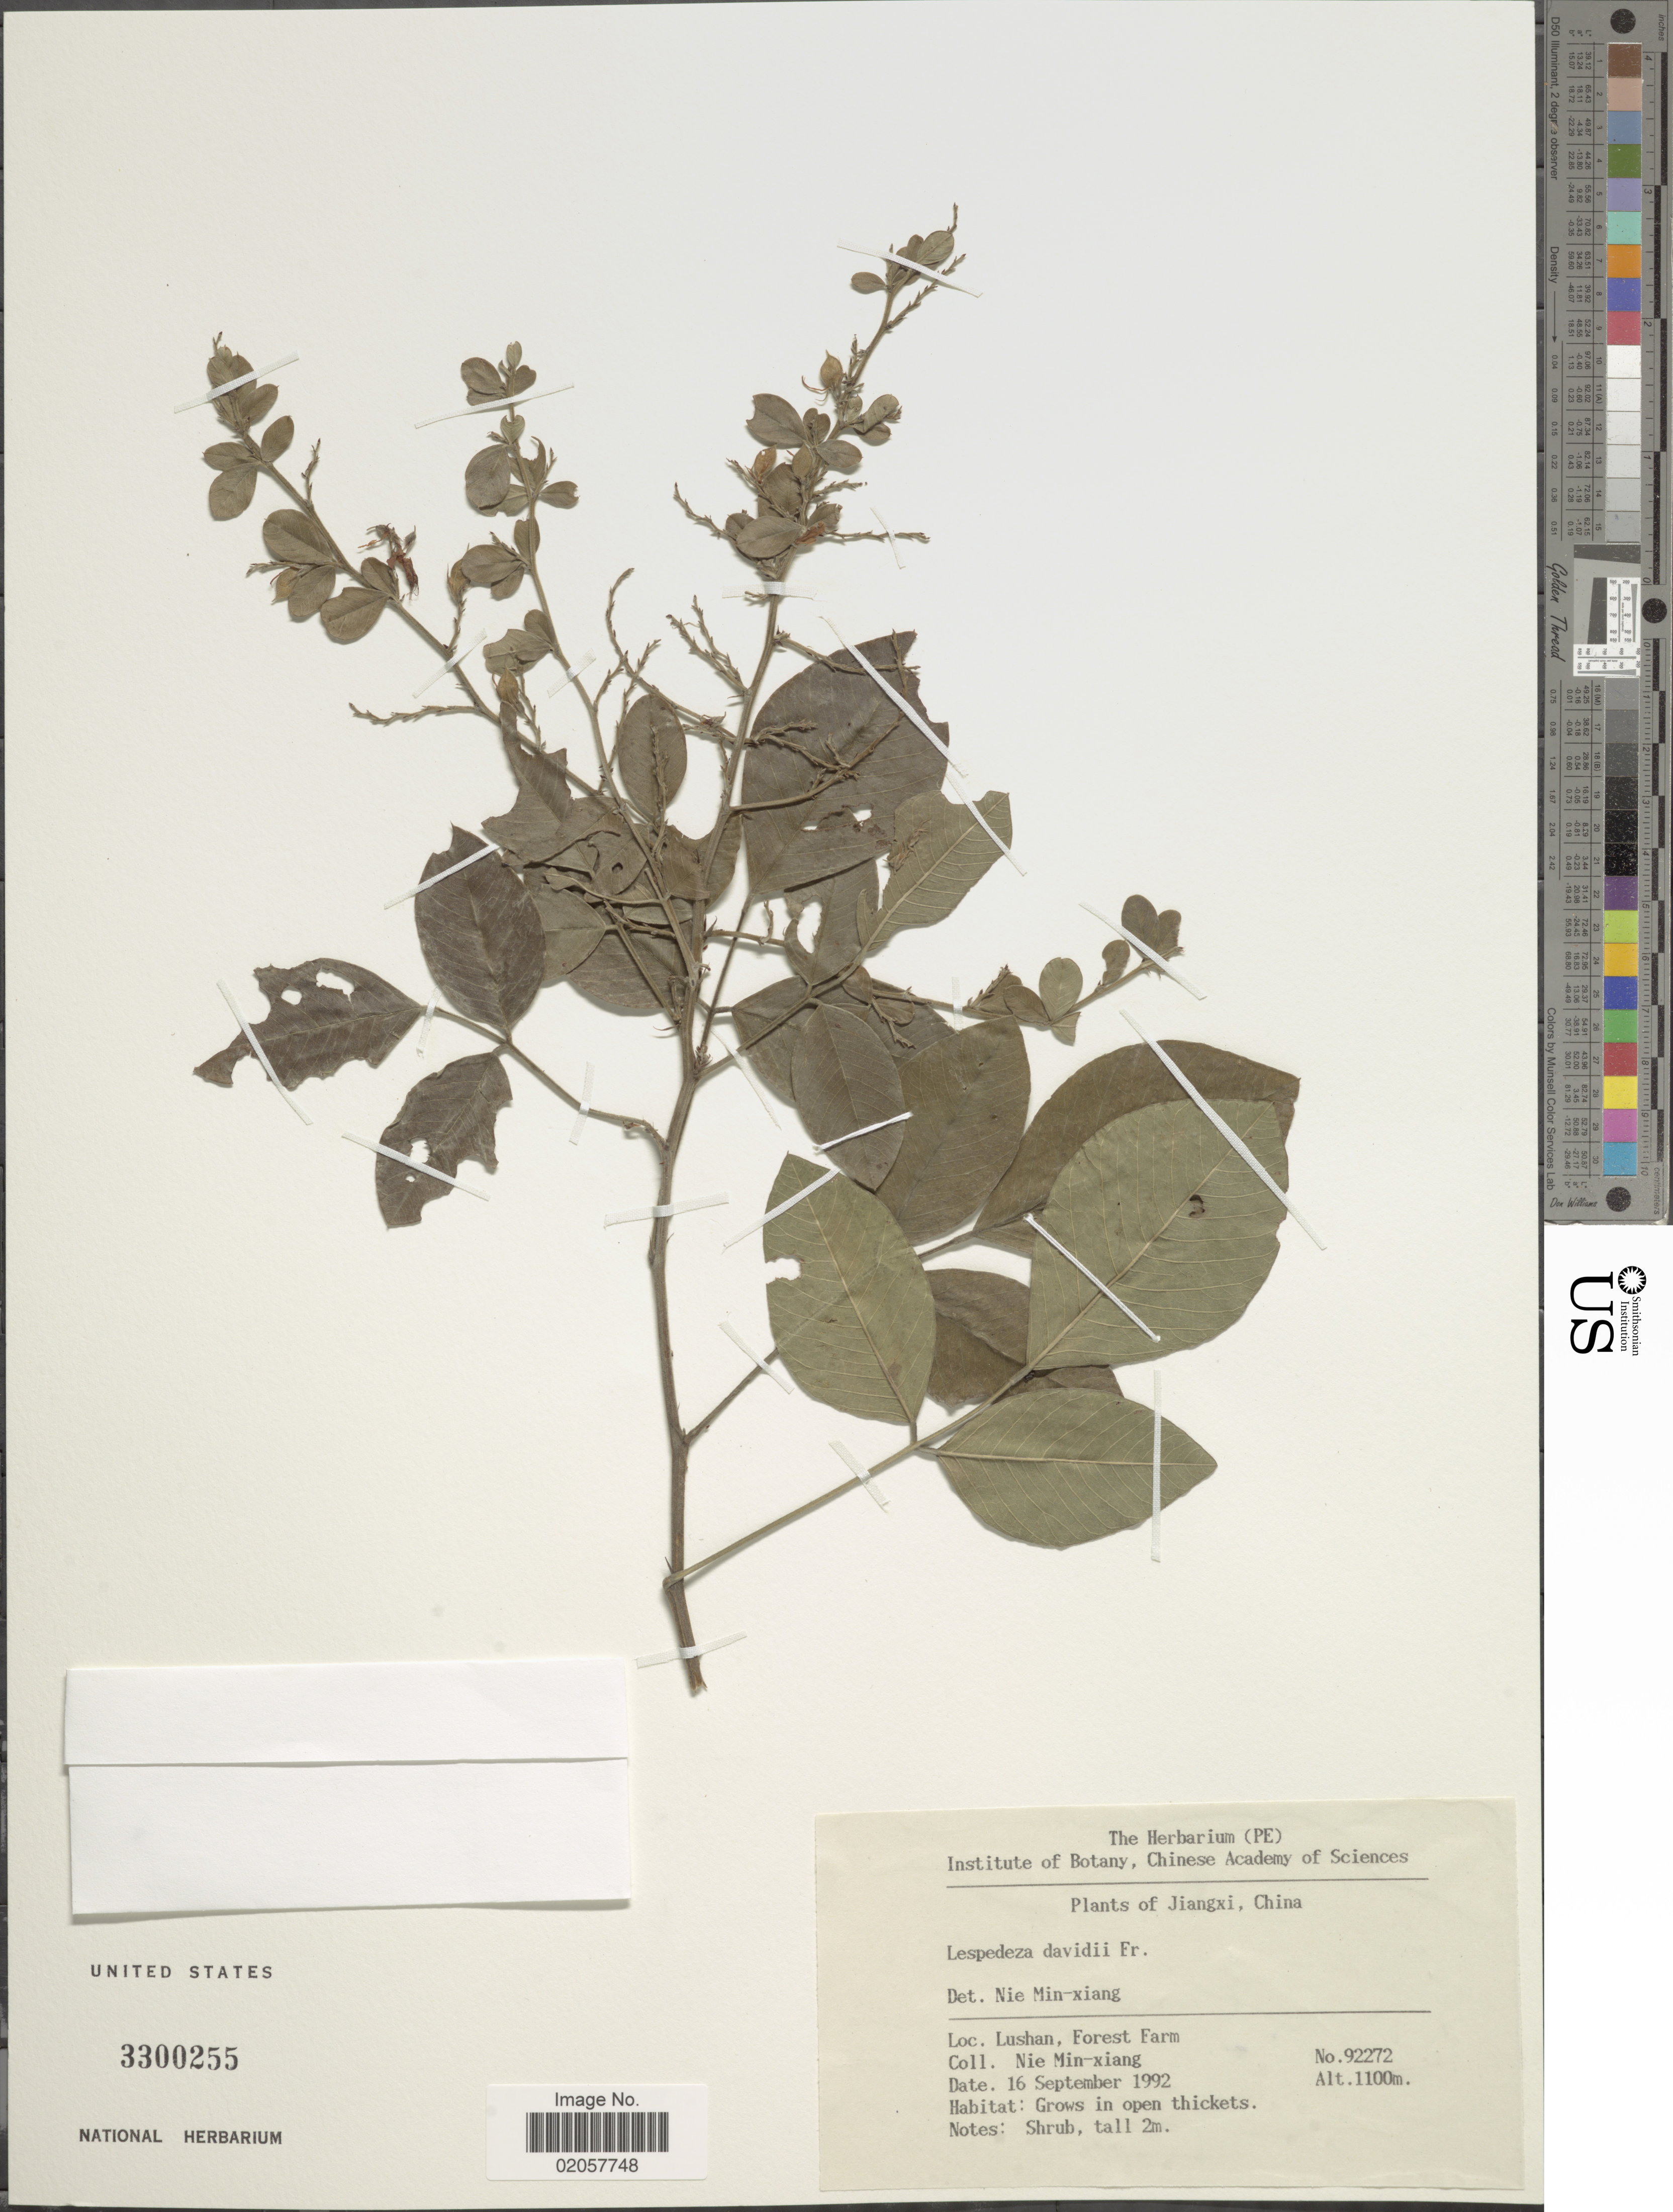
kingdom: Plantae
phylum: Tracheophyta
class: Magnoliopsida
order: Fabales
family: Fabaceae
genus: Lespedeza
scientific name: Lespedeza davidii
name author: Franch.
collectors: M. Nie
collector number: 92272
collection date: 1992-09-16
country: China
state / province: Jiangxi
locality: Lushan. Forest Farm, grows in open thickets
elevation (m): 1100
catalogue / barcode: US 3300255